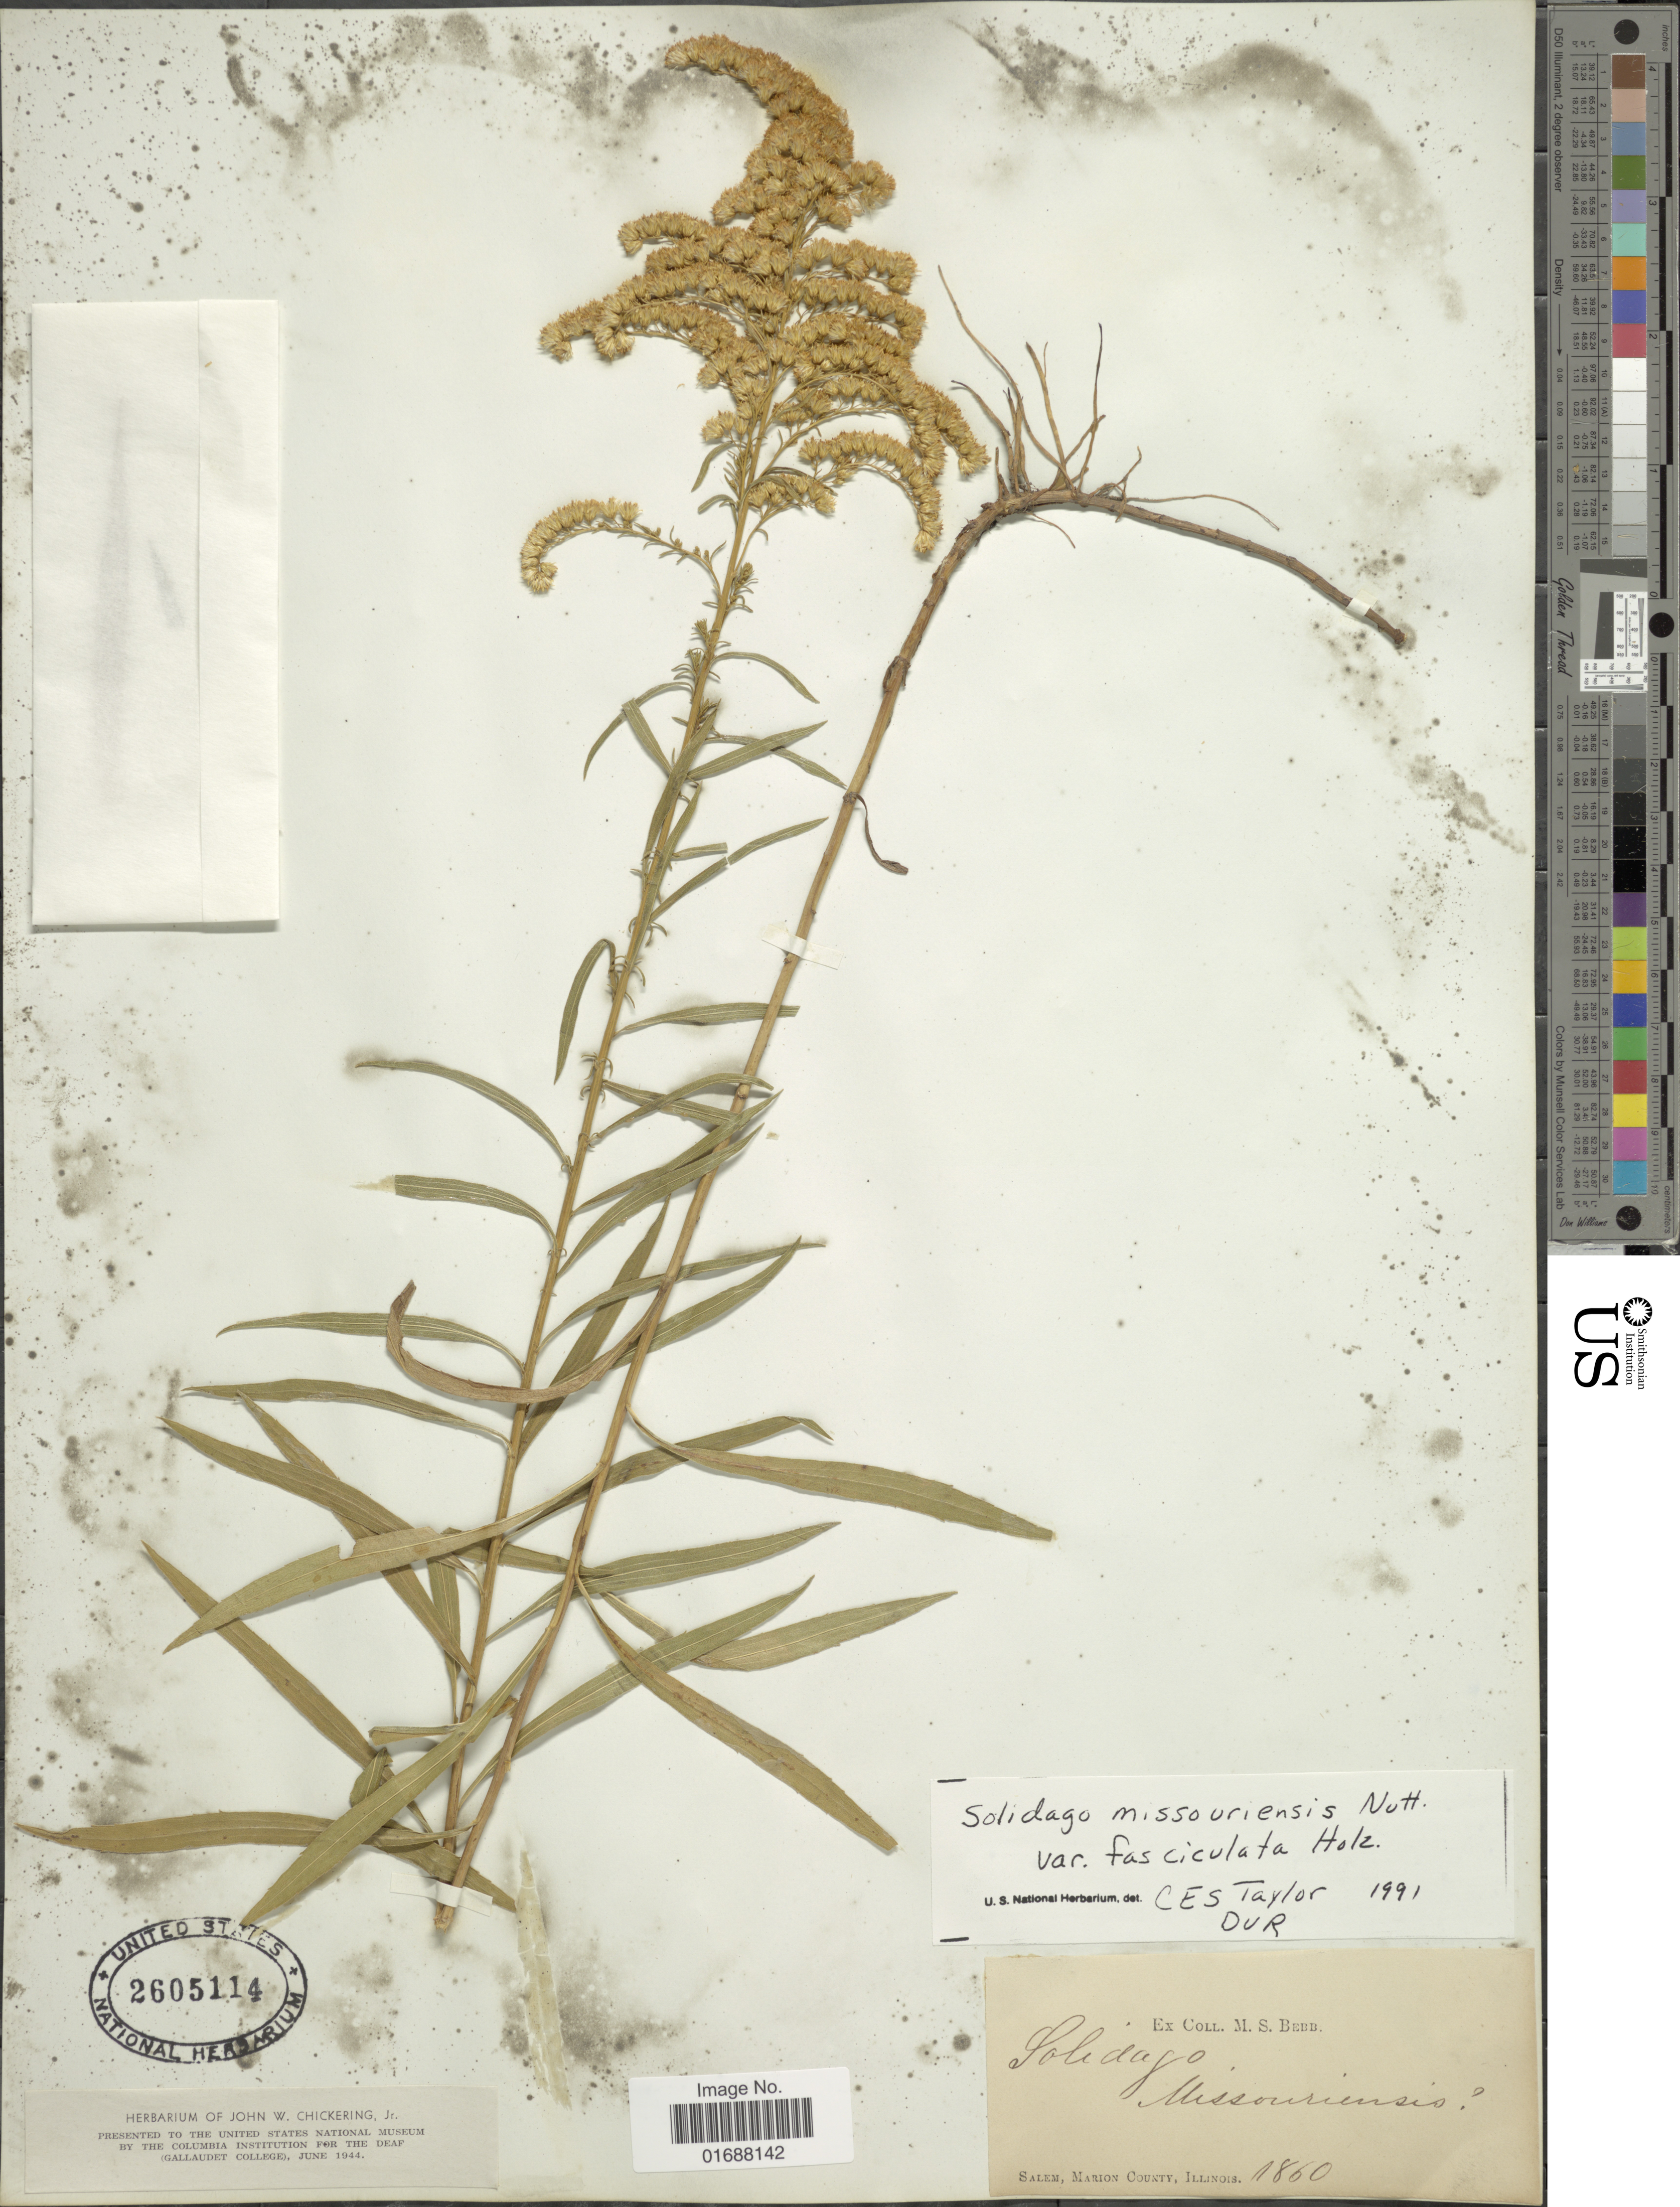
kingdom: Plantae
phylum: Tracheophyta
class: Magnoliopsida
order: Asterales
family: Asteraceae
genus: Solidago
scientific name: Solidago missouriensis var. fasciculata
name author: Holz.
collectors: M. Bebb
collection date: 1860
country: United States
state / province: Illinois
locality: Salem, Marion County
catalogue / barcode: US 2605114